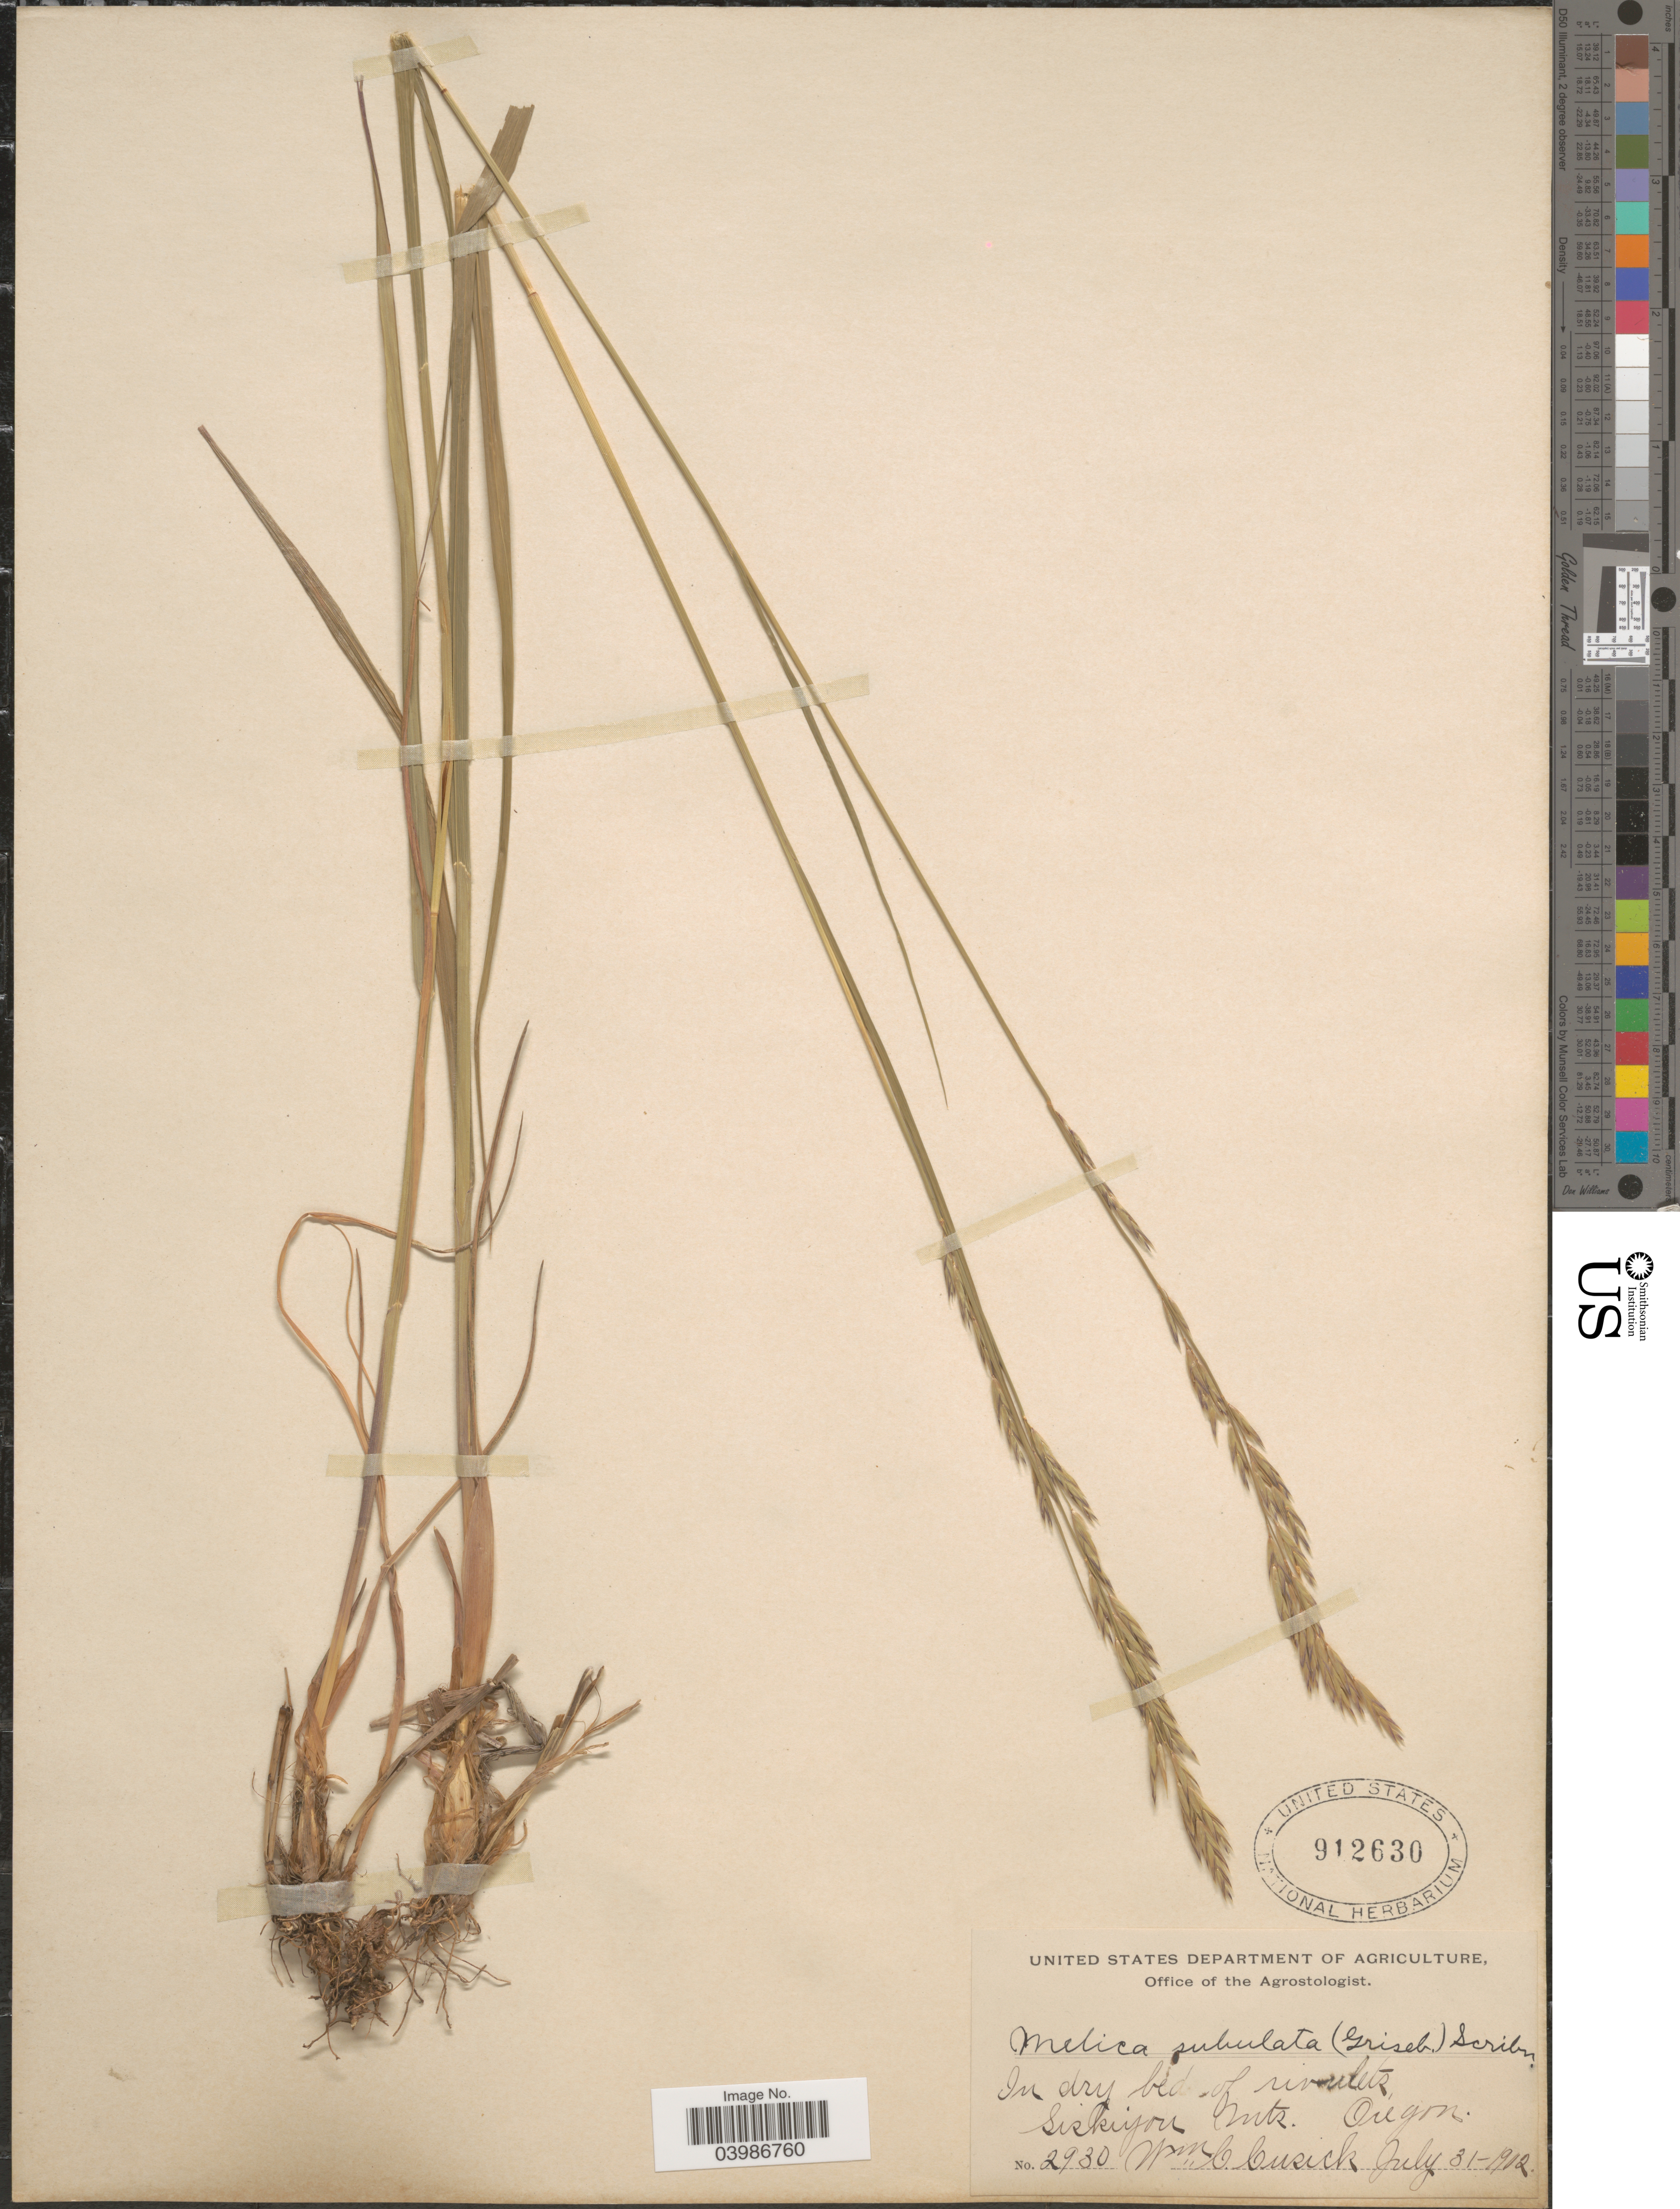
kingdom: Plantae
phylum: Tracheophyta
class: Liliopsida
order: Poales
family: Poaceae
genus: Melica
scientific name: Melica subulata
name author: (Griseb.) Scribn.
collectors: W. C. Cusick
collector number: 2930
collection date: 1902-07-31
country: United States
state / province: Oregon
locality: Siskiyou Mts.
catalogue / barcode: US 912630